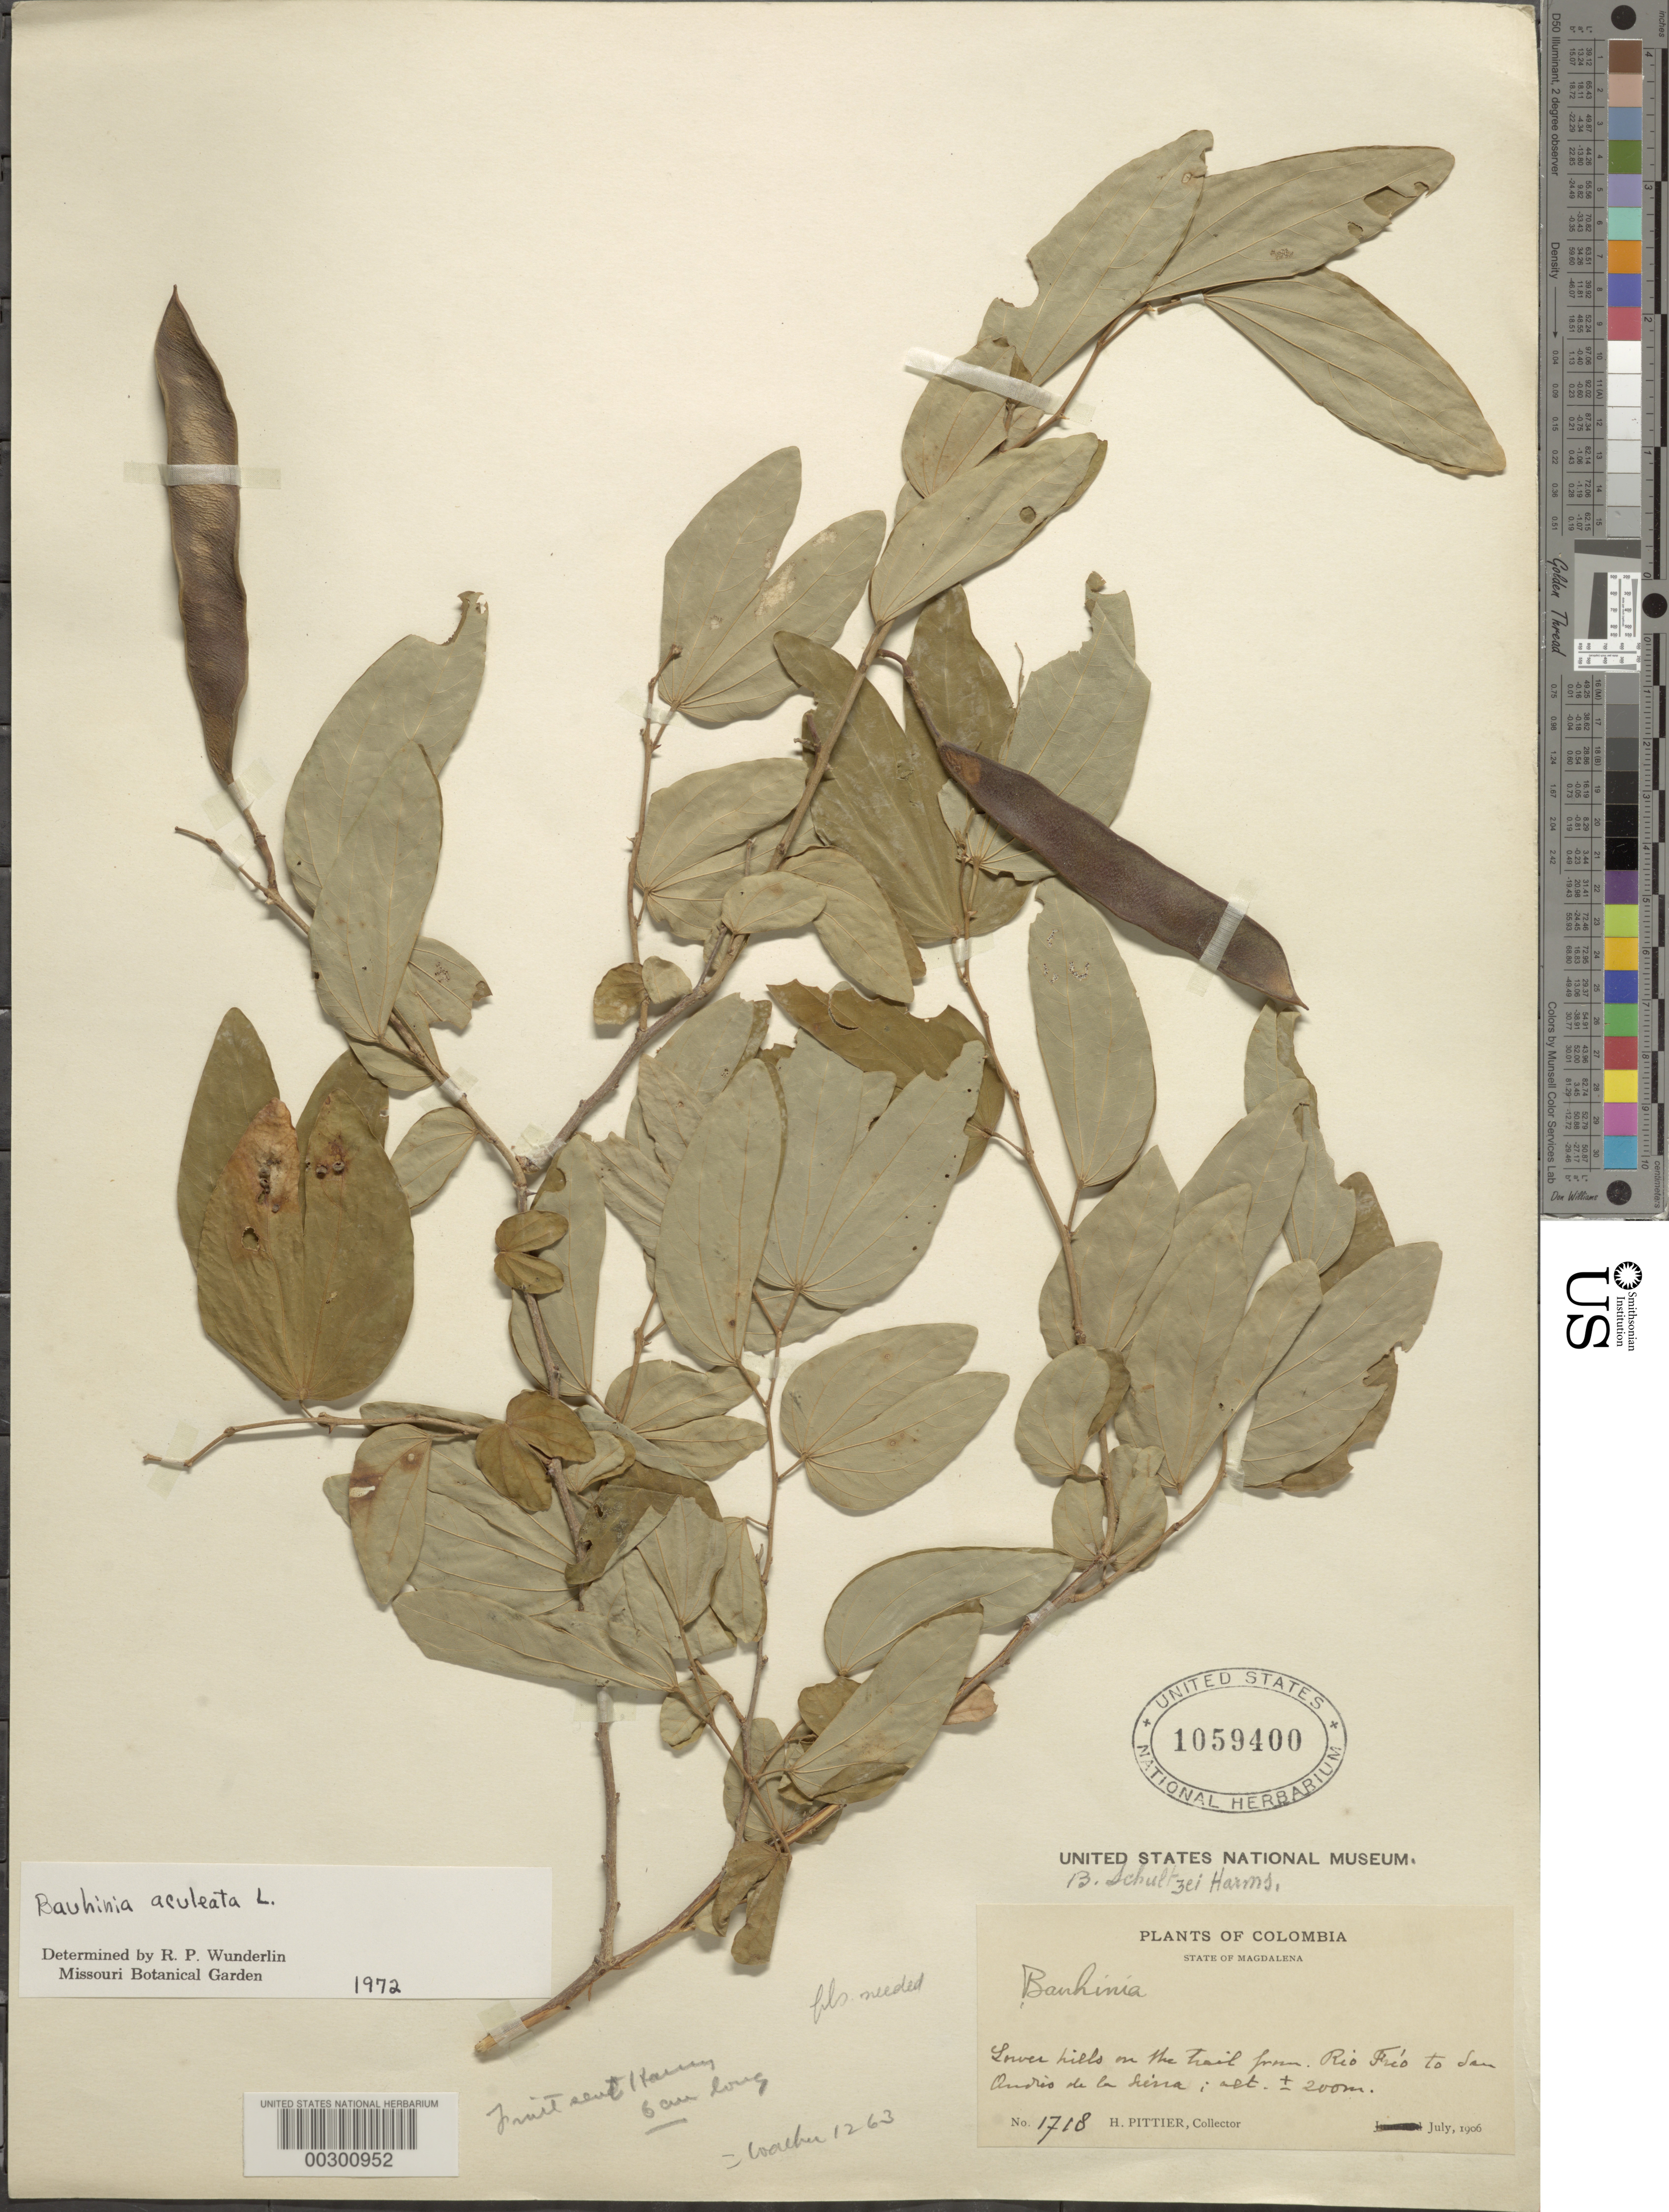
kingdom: Plantae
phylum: Tracheophyta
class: Magnoliopsida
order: Fabales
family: Fabaceae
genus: Bauhinia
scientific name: Bauhinia aculeata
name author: L.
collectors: H. F. Pittier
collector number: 1718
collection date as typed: Jul 1906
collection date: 1906-07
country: Colombia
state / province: Magdalena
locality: On the Trail from Rio feo to San Andres de La Sierra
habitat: Lower hills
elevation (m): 200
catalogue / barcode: US 1059400